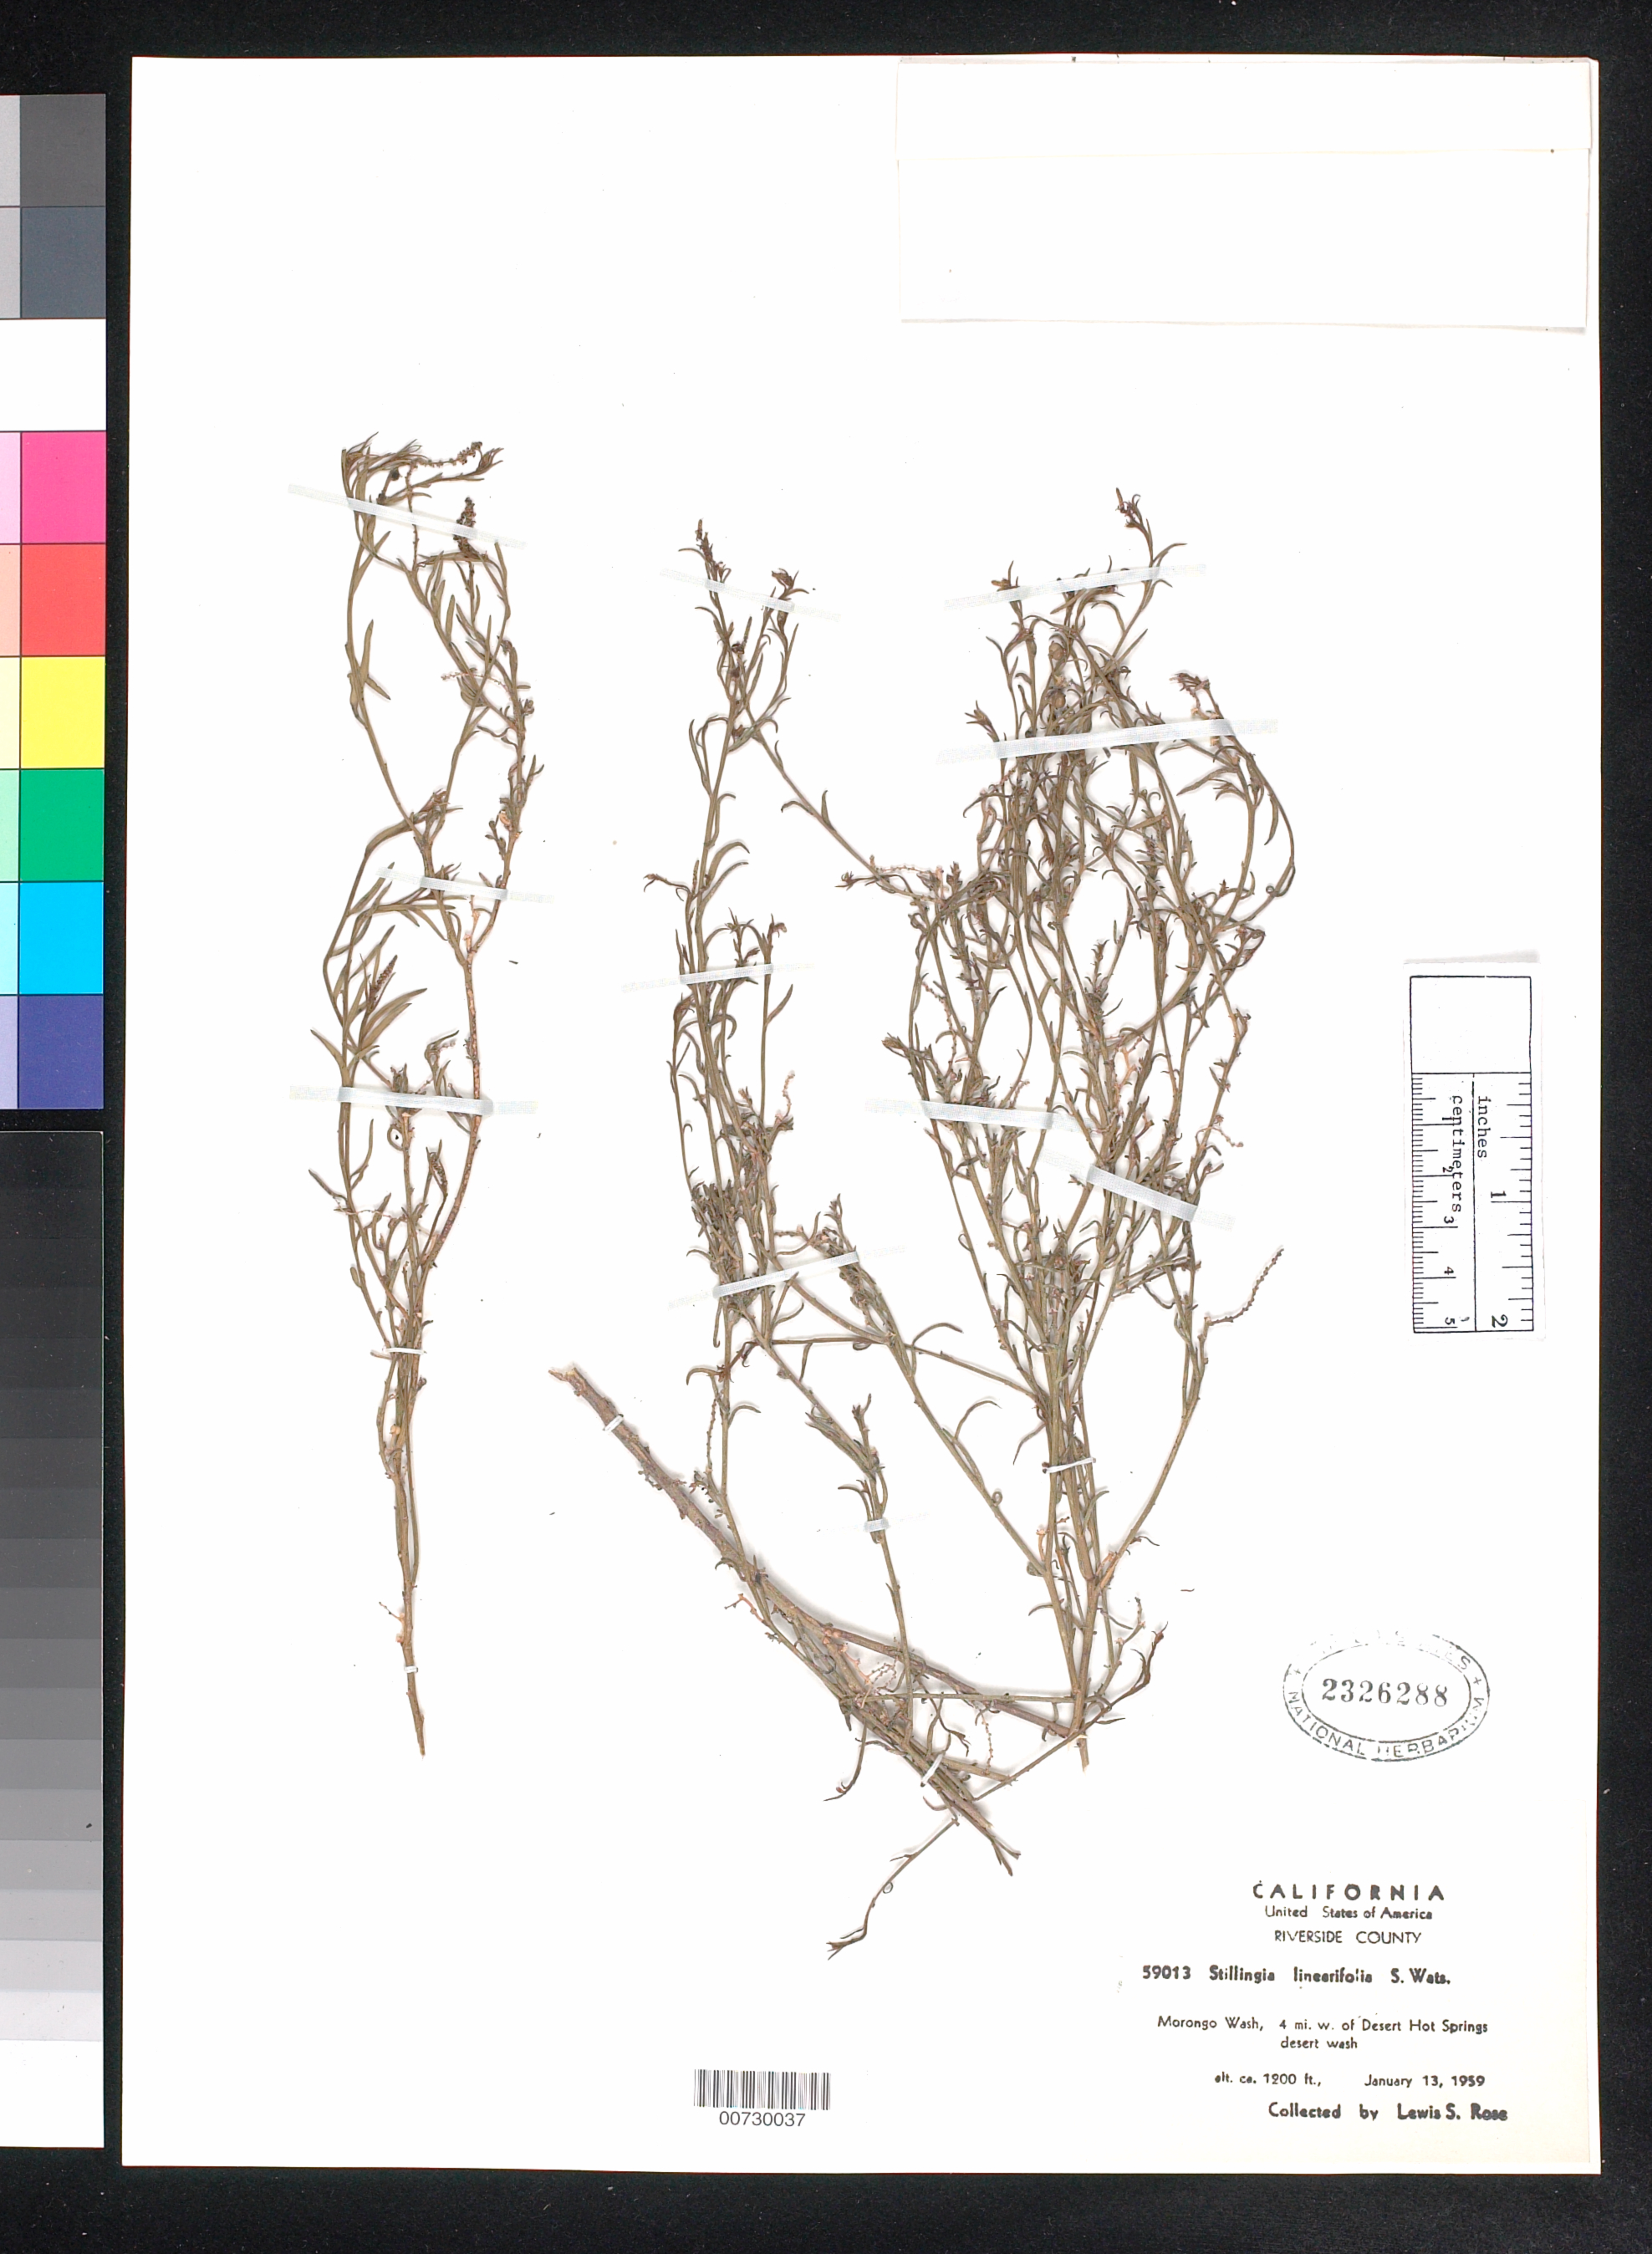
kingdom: Plantae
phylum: Tracheophyta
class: Magnoliopsida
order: Malpighiales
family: Euphorbiaceae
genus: Stillingia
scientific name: Stillingia linearifolia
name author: S. Watson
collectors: L. S. Rose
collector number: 59013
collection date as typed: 13 Jan 1959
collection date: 1959-01-13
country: United States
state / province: California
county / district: Riverside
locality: Morongo Wash, 4 mi. w of Desert Hot Springs desert wash.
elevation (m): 366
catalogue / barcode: US 2326288